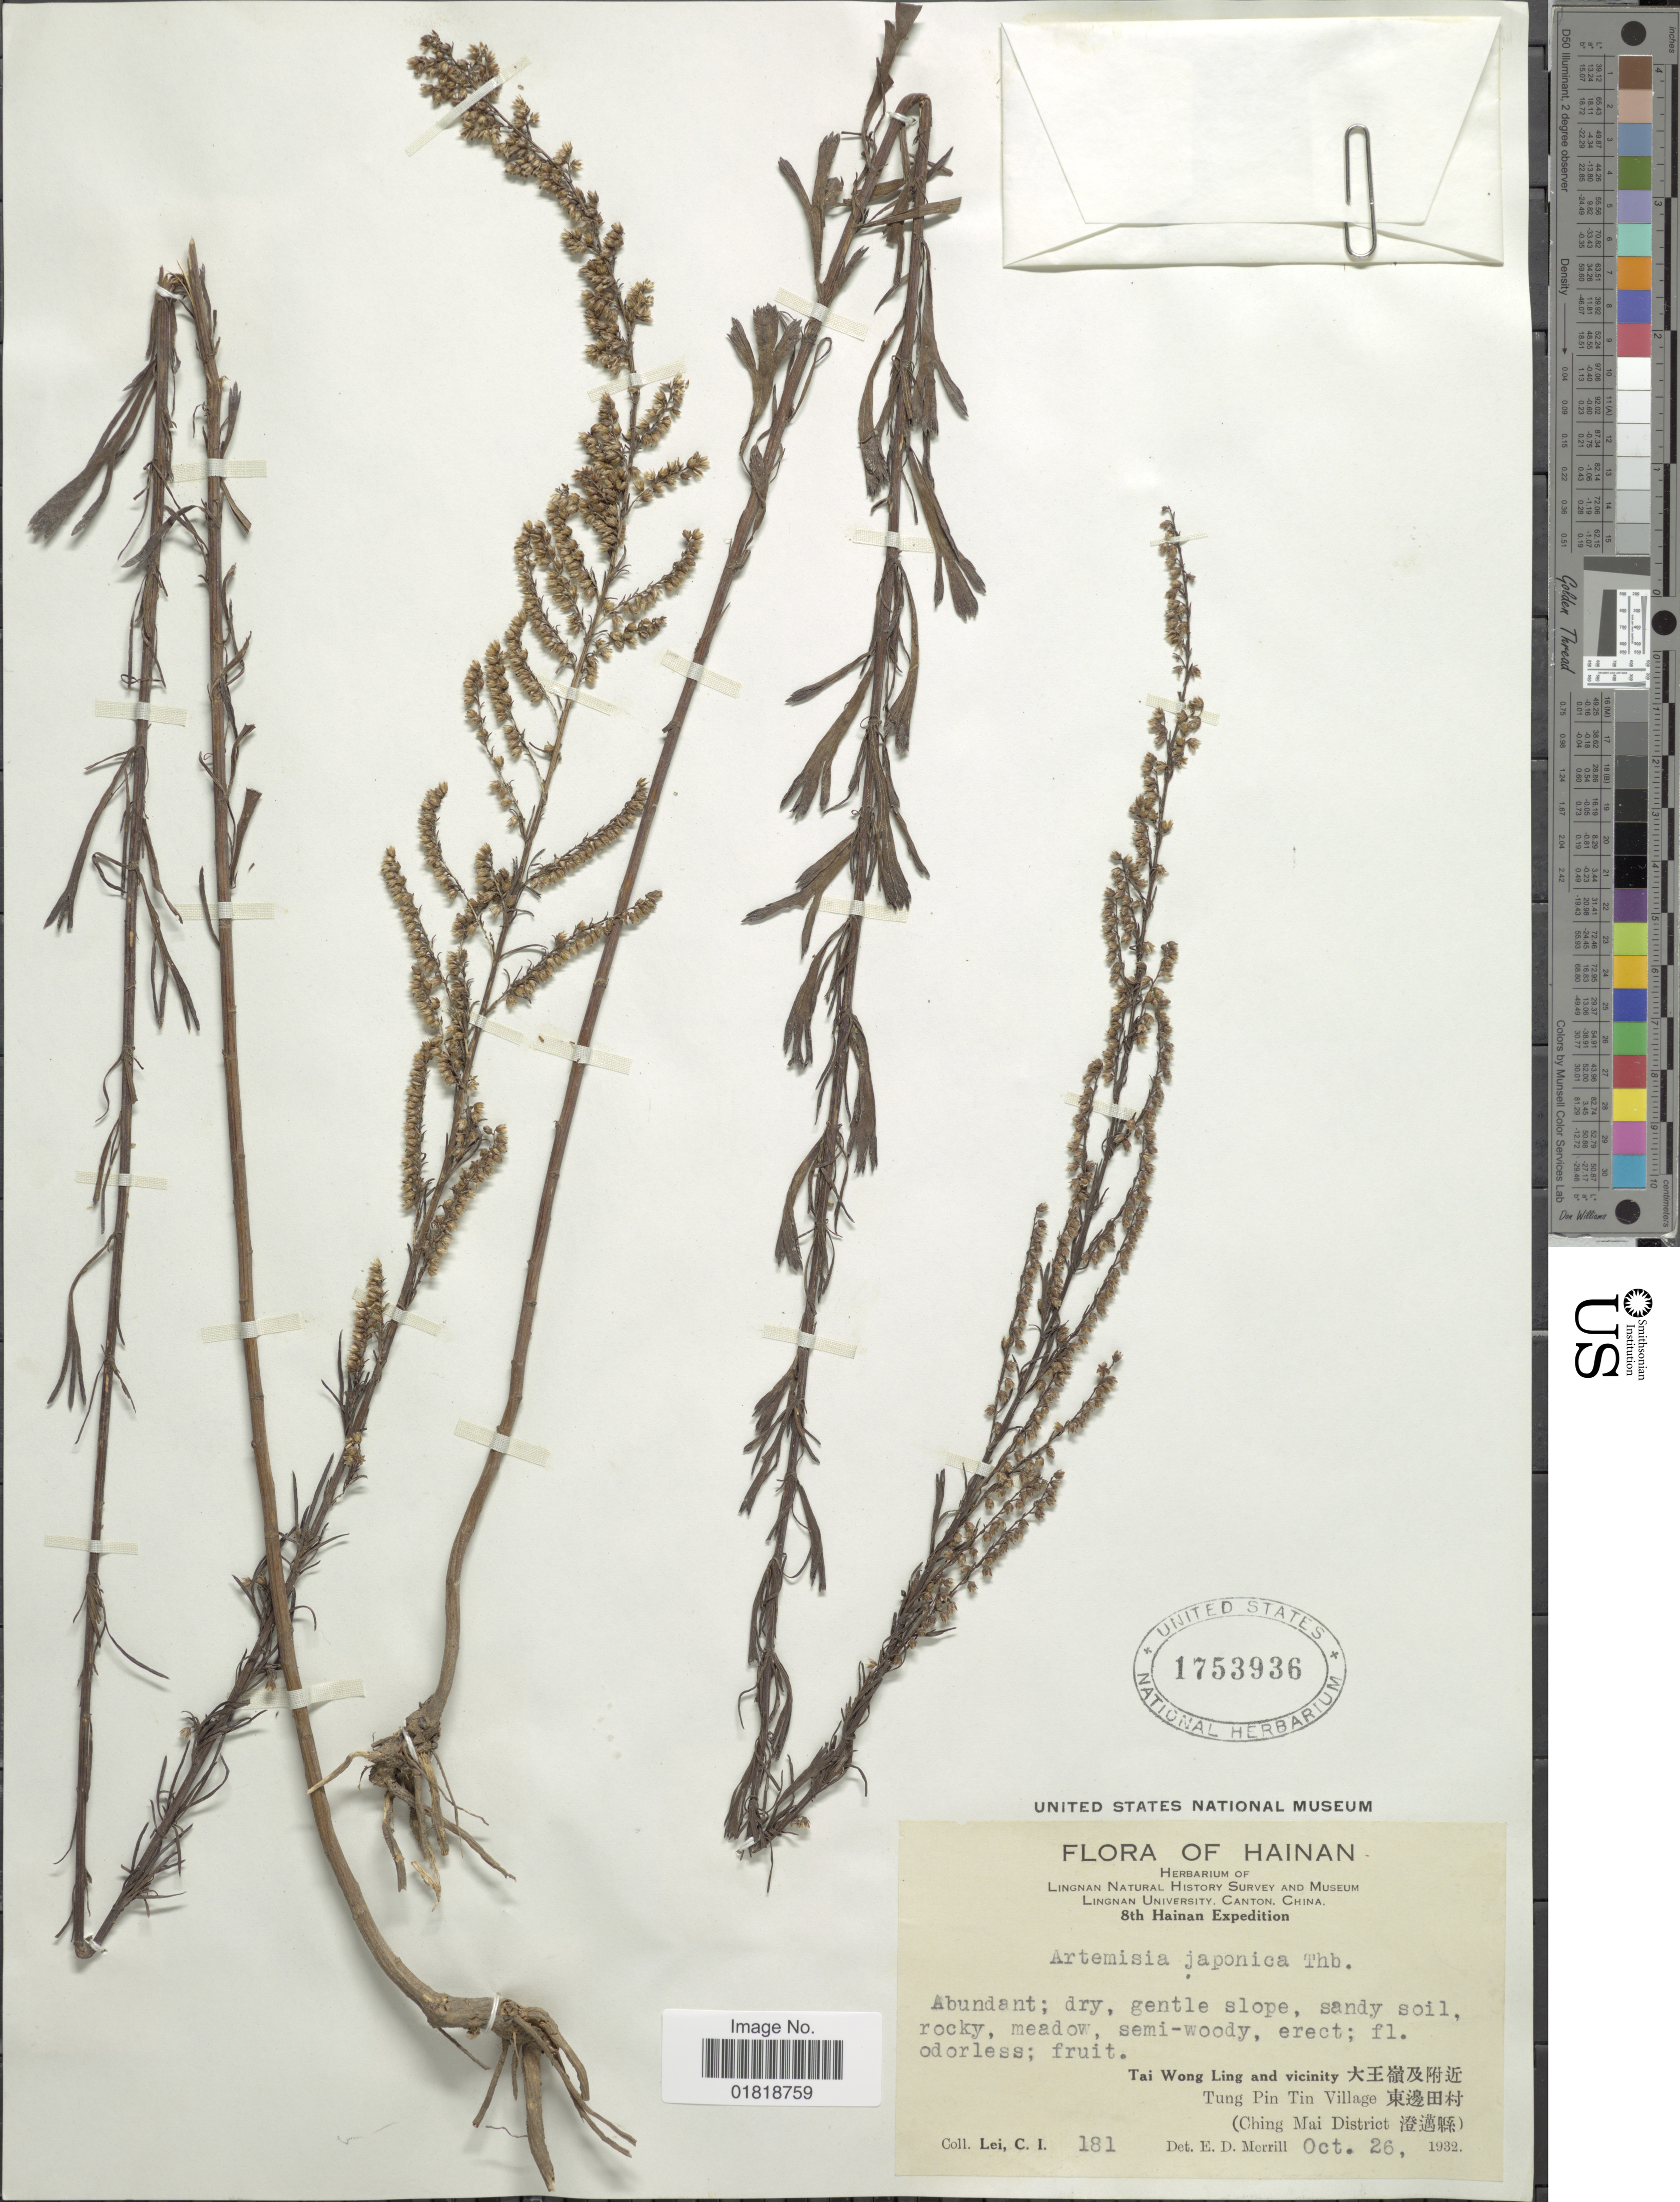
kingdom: Plantae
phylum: Tracheophyta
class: Magnoliopsida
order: Asterales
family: Asteraceae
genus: Artemisia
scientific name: Artemisia japonica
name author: Thunb.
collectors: C. I. Lei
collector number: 181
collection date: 1932-10-26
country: China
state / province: Hainan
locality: Rocky, meadow, Tai Wong Ling and vicinity, Tung Pin Tin Village (Ching Mai District)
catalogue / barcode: US 1753936